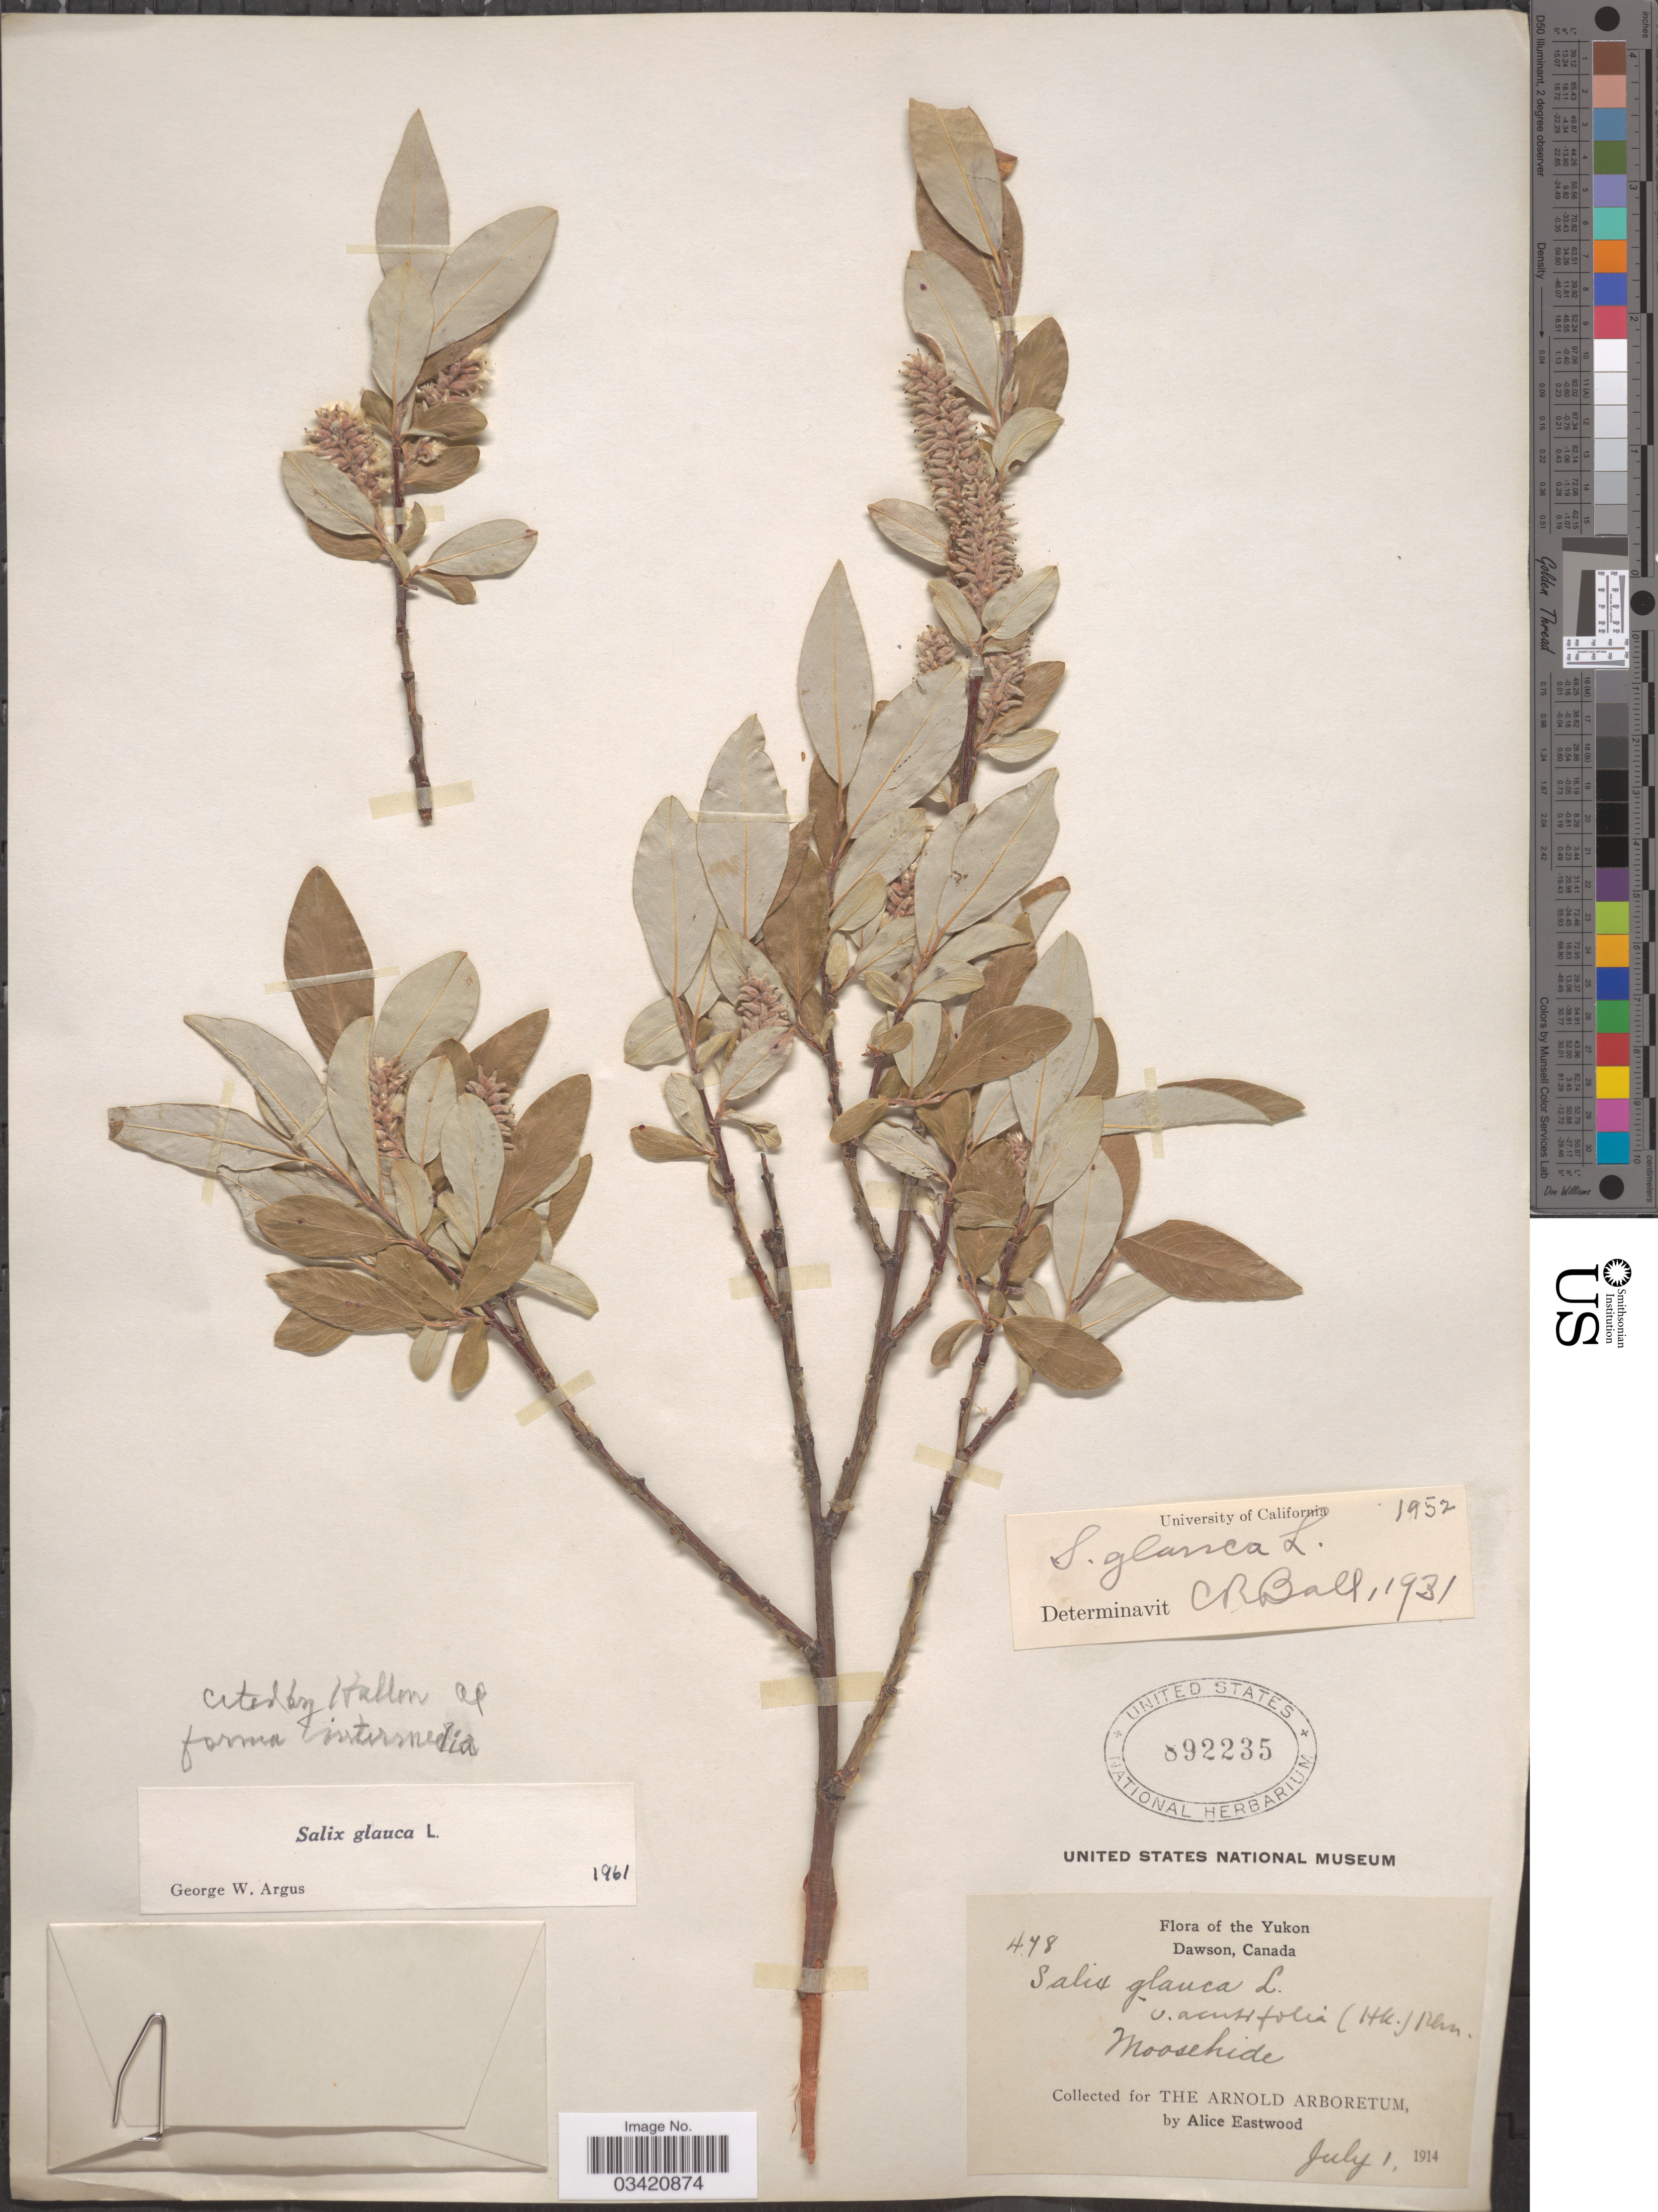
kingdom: Plantae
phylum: Tracheophyta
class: Magnoliopsida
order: Malpighiales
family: Salicaceae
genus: Salix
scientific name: Salix glauca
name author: L.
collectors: A. Eastwood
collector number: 478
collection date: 1914-07-01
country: Canada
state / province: Yukon Territory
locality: Yukon. Dawson. Moosehide.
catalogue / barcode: US 892235